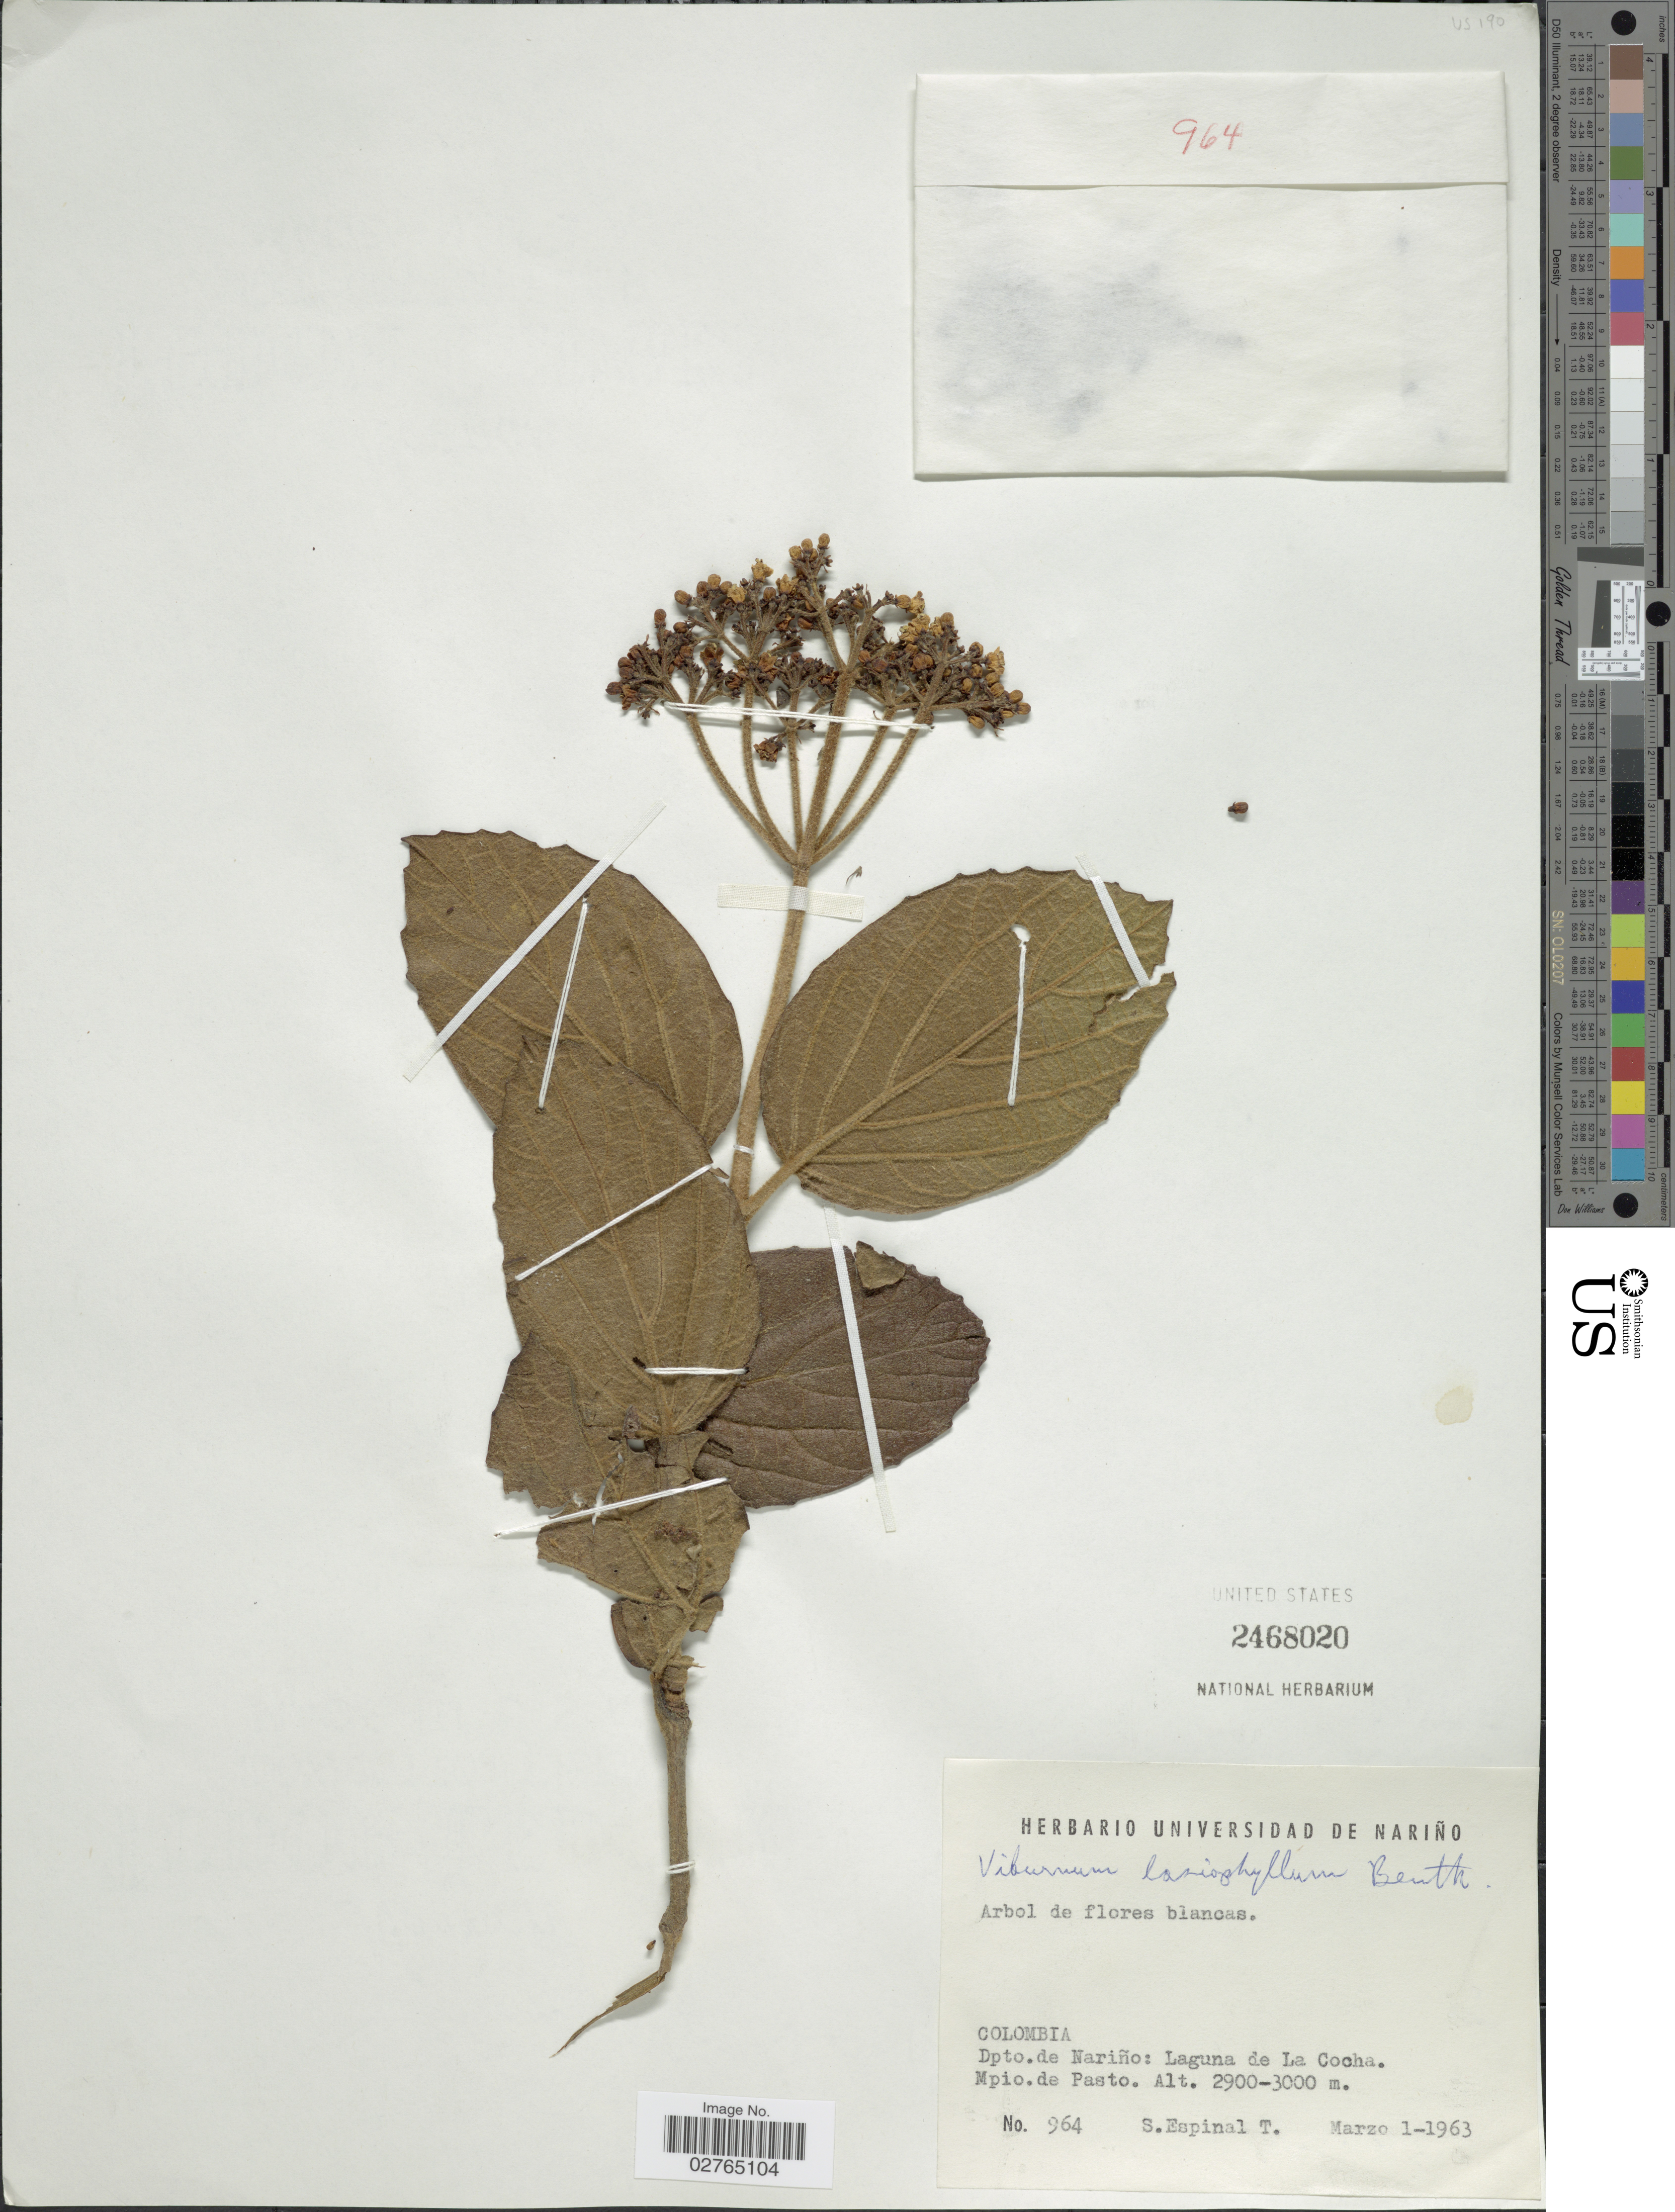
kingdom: Plantae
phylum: Tracheophyta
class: Magnoliopsida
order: Dipsacales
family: Viburnaceae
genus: Viburnum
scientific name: Viburnum lasiophyllum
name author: Benth.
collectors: S. Espinal T.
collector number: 964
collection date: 1963-03-01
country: Colombia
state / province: Nariño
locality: Dpto. de Nariño: Laguna de La Cocha. Mpio. de Pasto.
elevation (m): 2900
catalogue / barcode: US 2468020